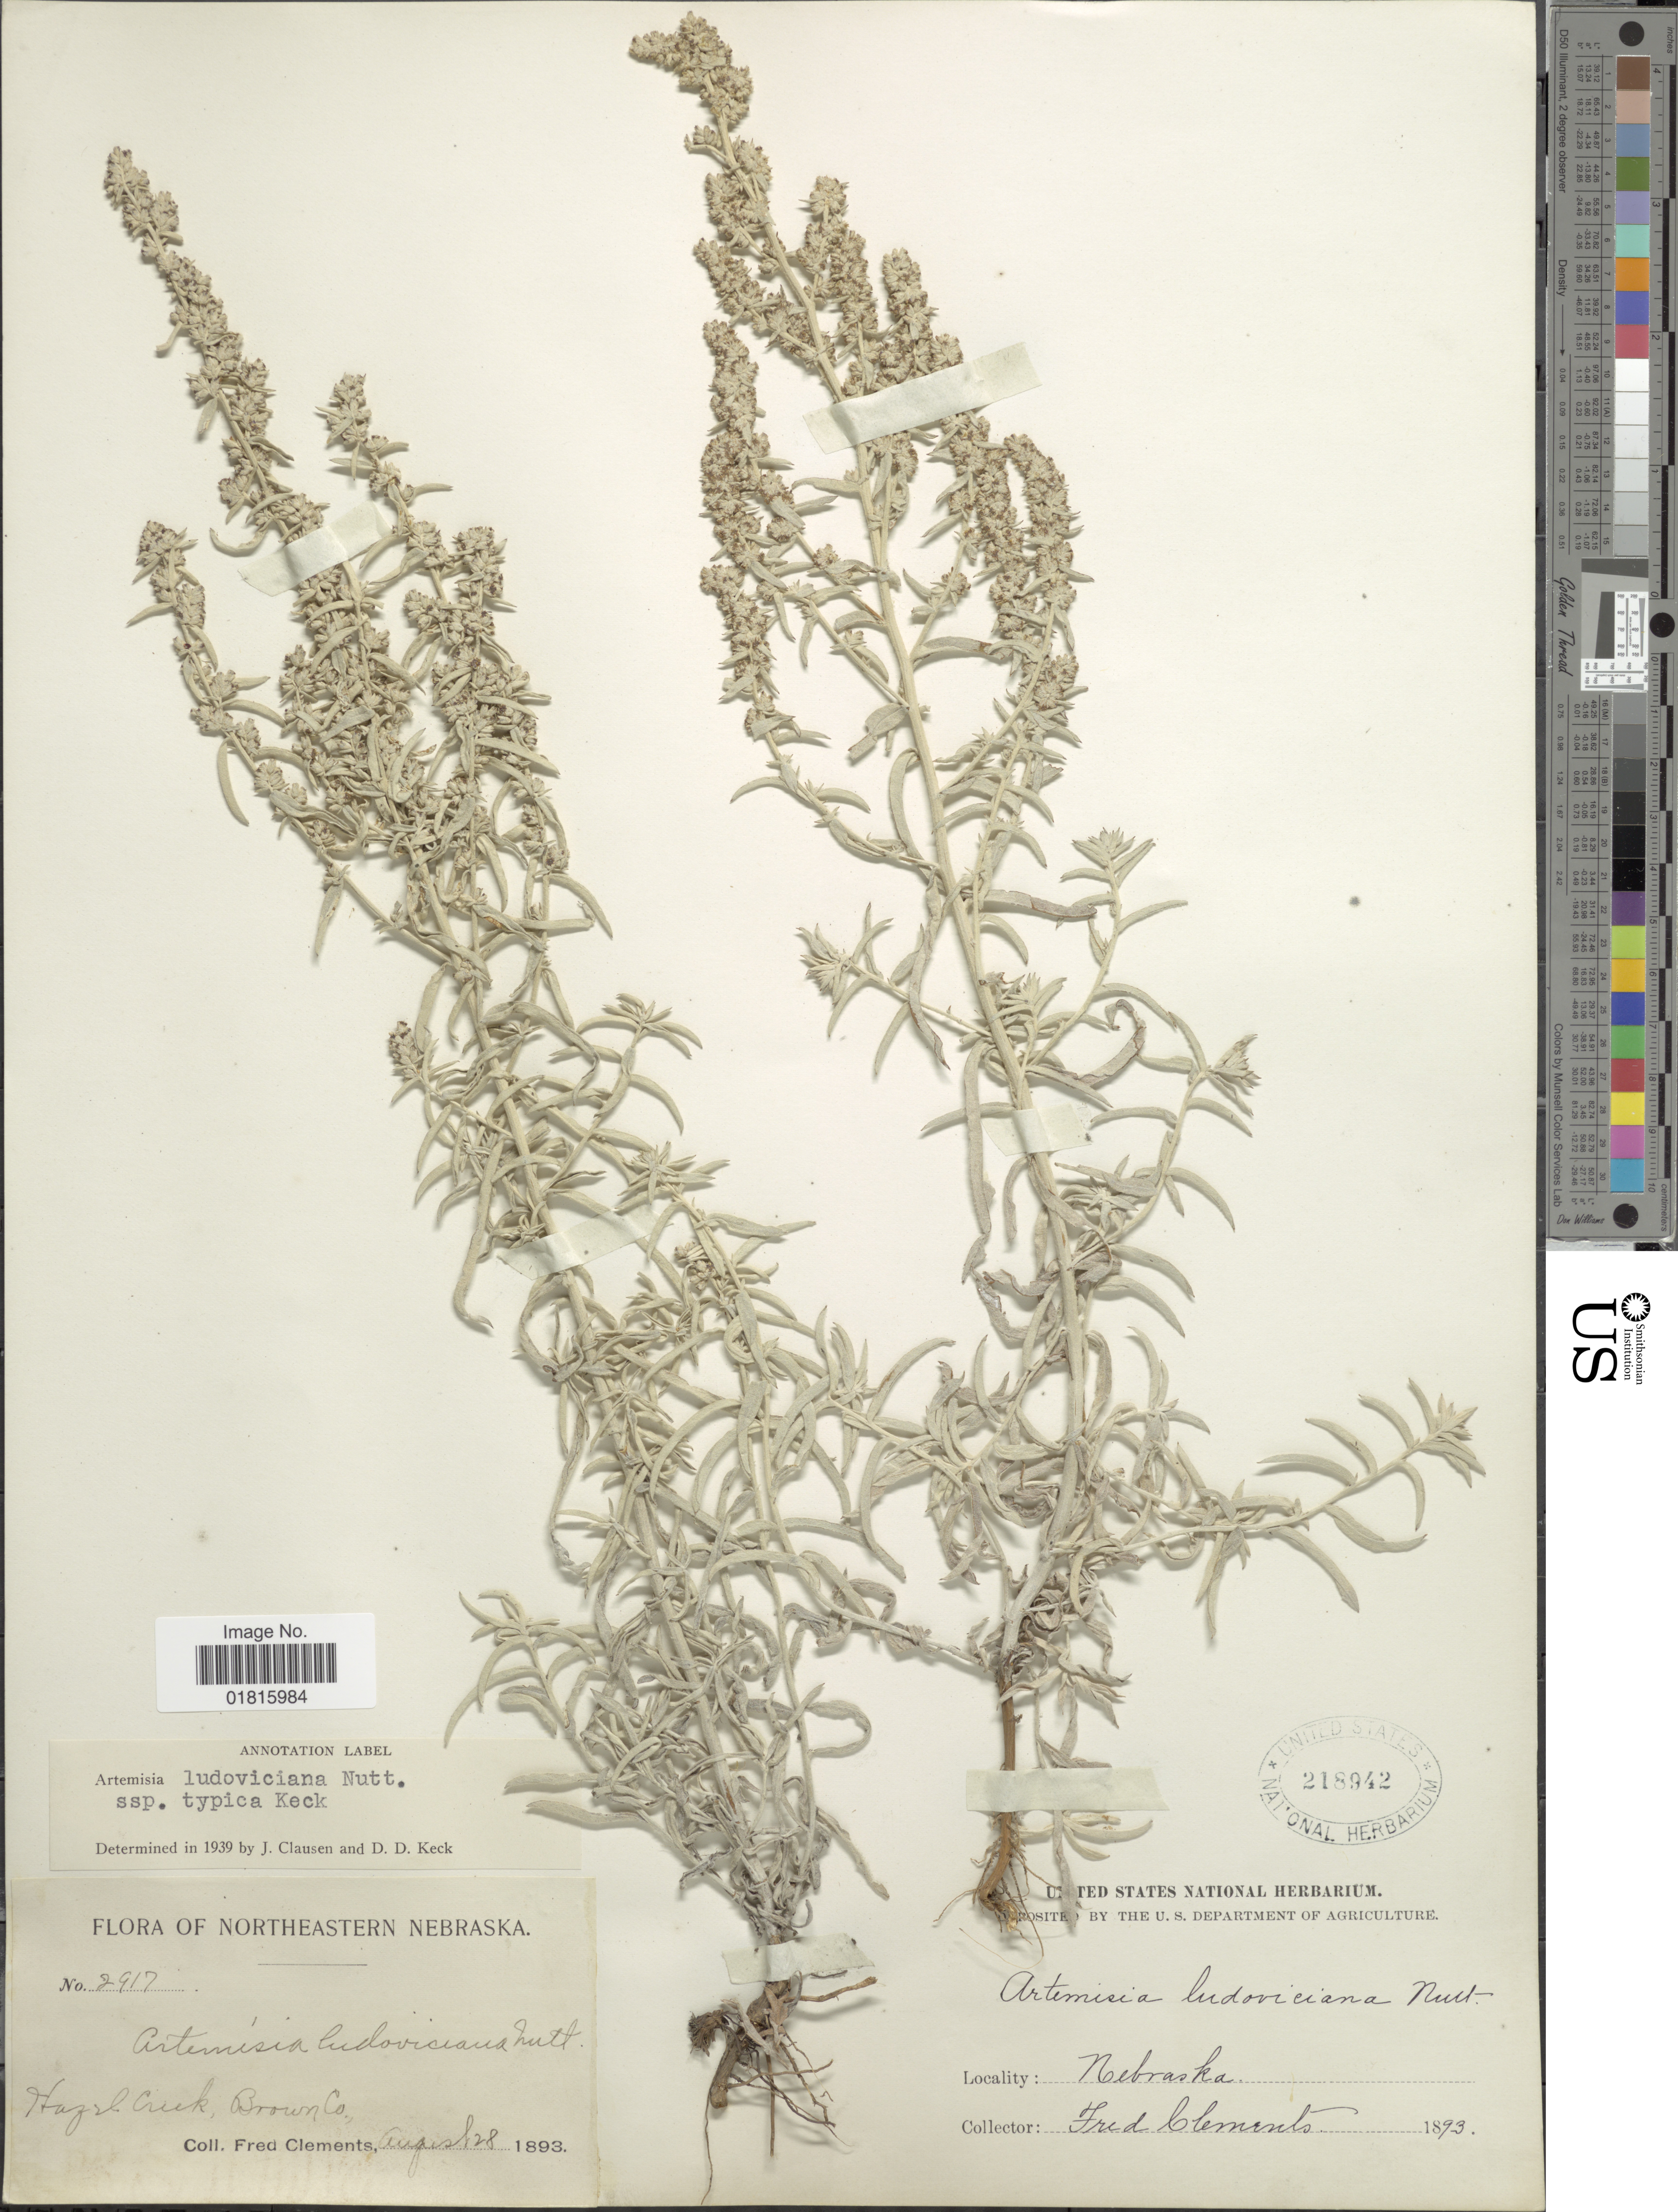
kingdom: Plantae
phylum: Tracheophyta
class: Magnoliopsida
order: Asterales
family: Asteraceae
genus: Artemisia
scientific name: Artemisia ludoviciana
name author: Nutt.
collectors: F. E. Clements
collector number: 2917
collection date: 1893-08-28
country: United States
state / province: Nebraska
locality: Northeastern Nebraska, Hazel Creek, Brown Co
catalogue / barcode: US 218942